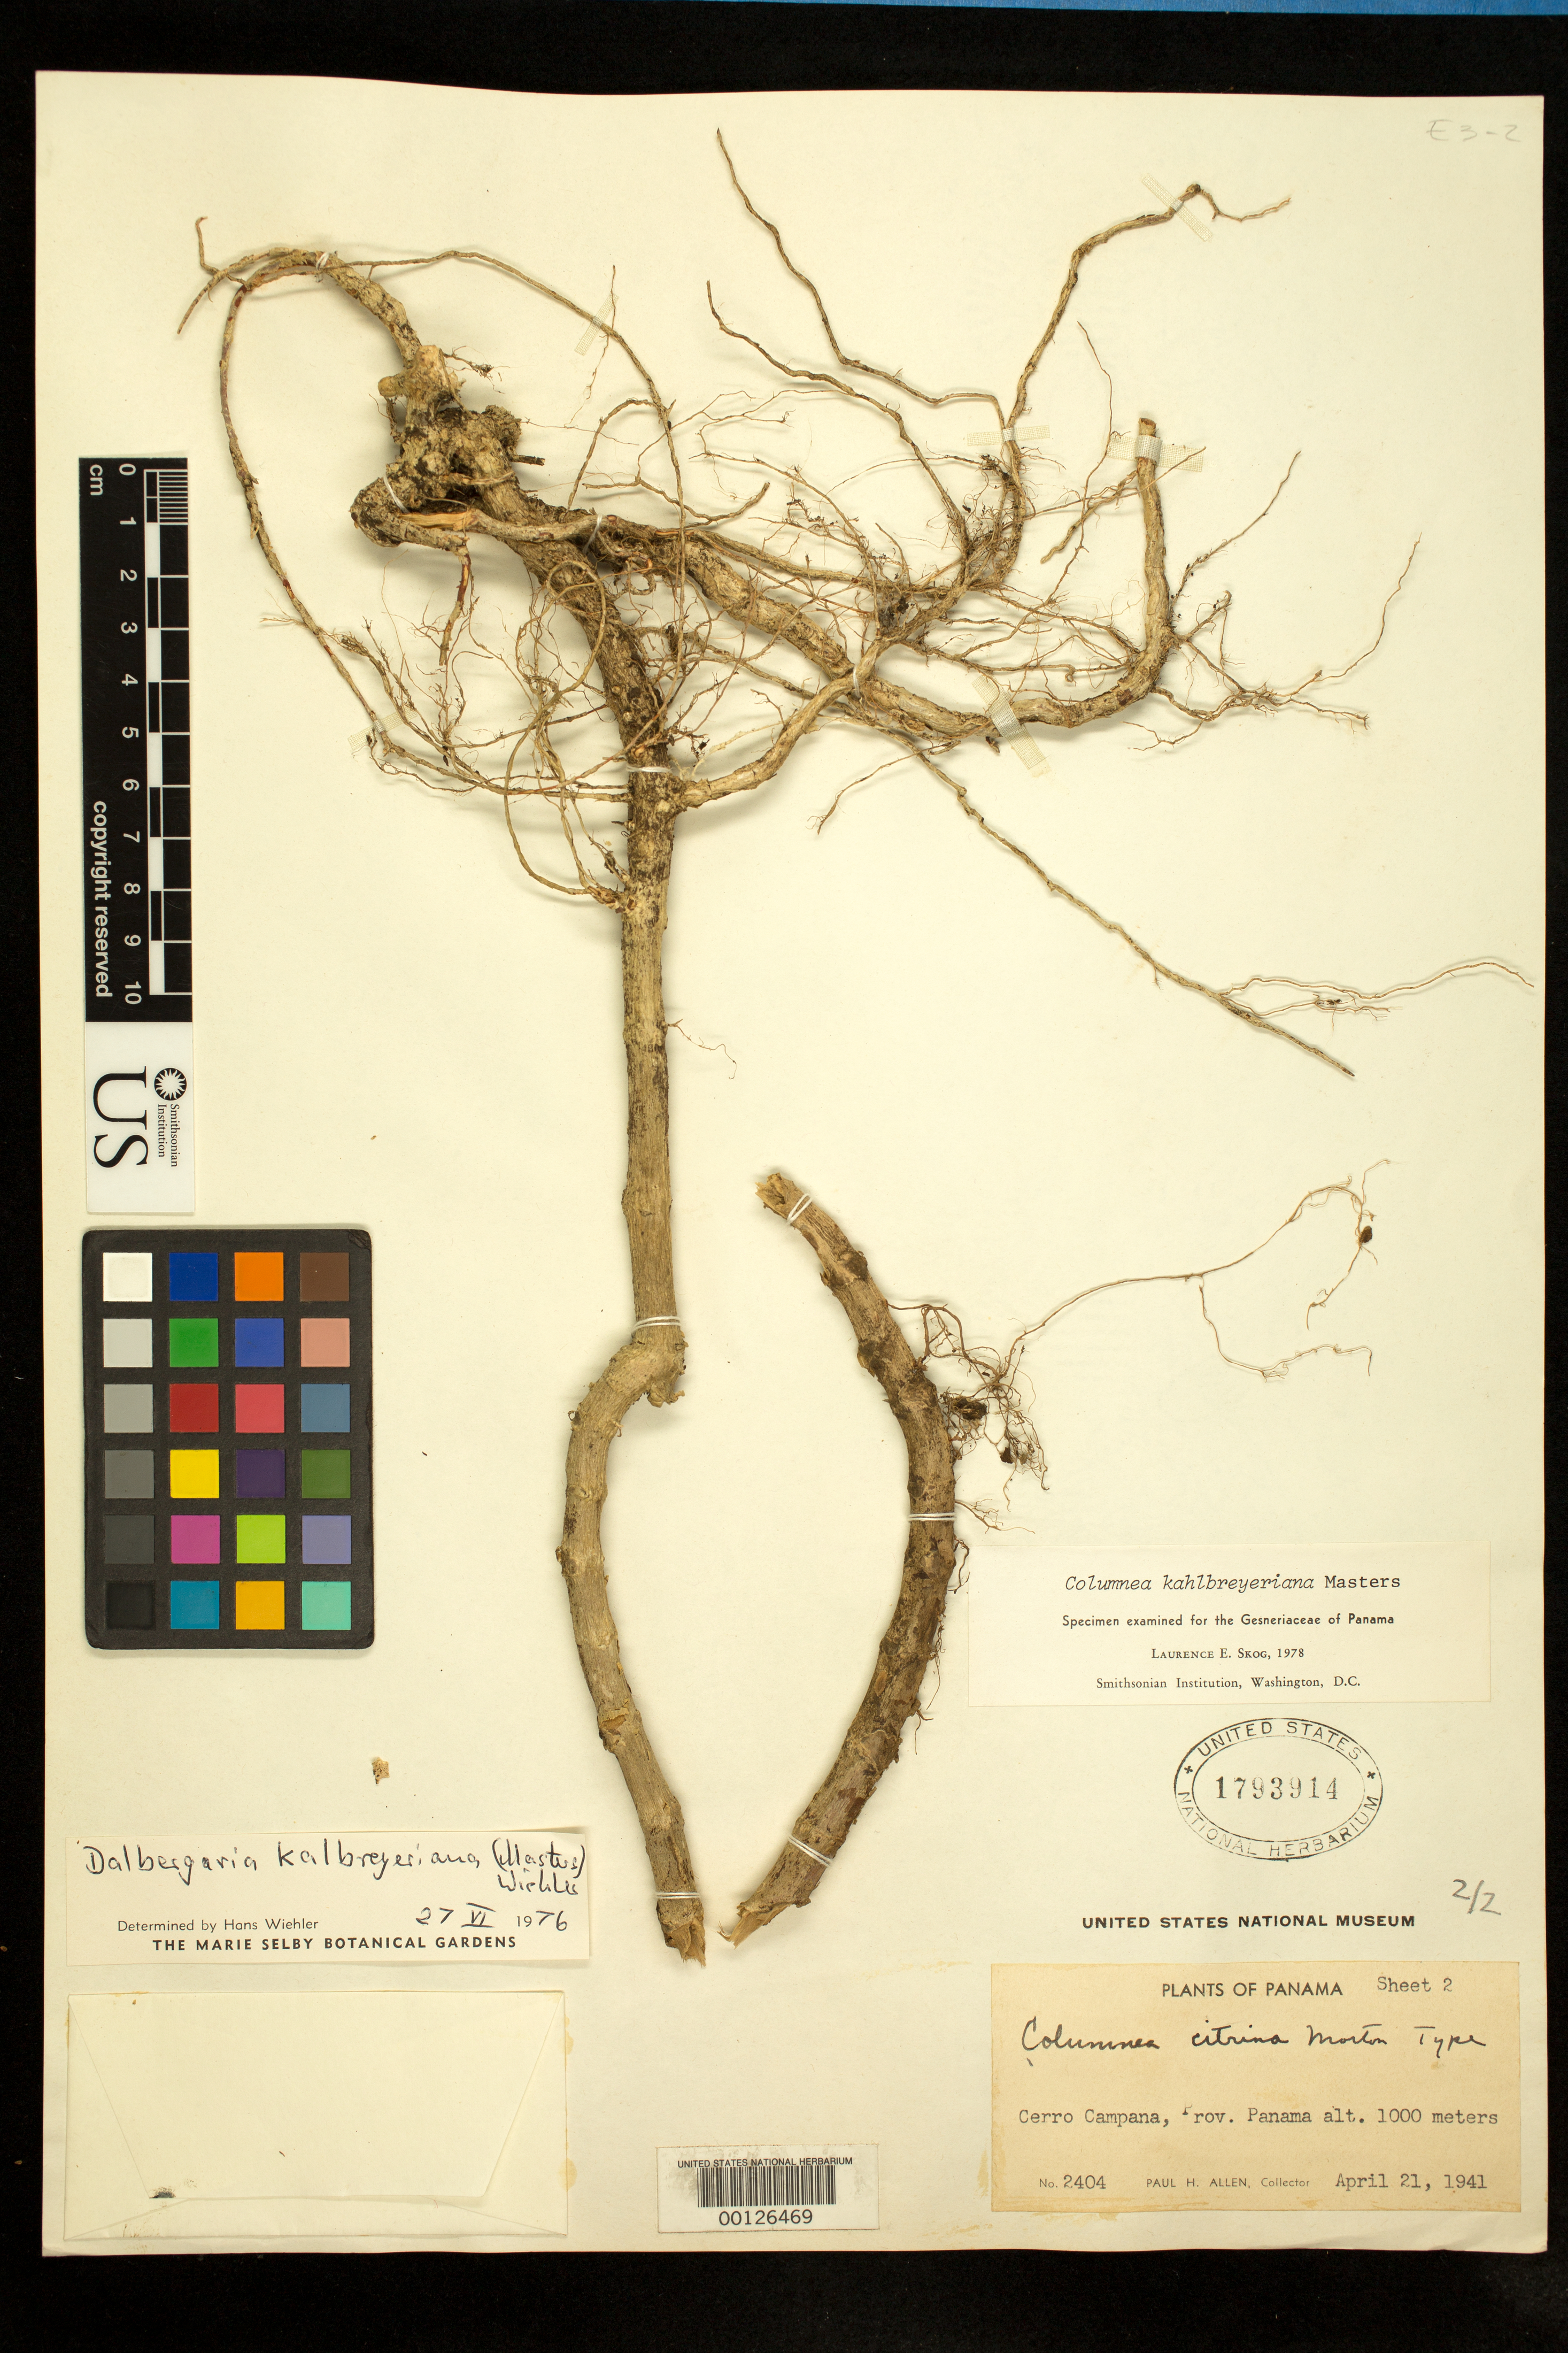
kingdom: Plantae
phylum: Tracheophyta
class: Magnoliopsida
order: Lamiales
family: Gesneriaceae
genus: Columnea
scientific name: Columnea citrina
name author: C.V. Morton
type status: Holotype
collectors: P. H. Allen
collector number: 2404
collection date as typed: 21 Apr 1941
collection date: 1941-04-21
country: Panama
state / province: Panamá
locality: Cerro Campana.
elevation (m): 1000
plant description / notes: Holotype mounted on 2 sheets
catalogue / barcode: US 1793914